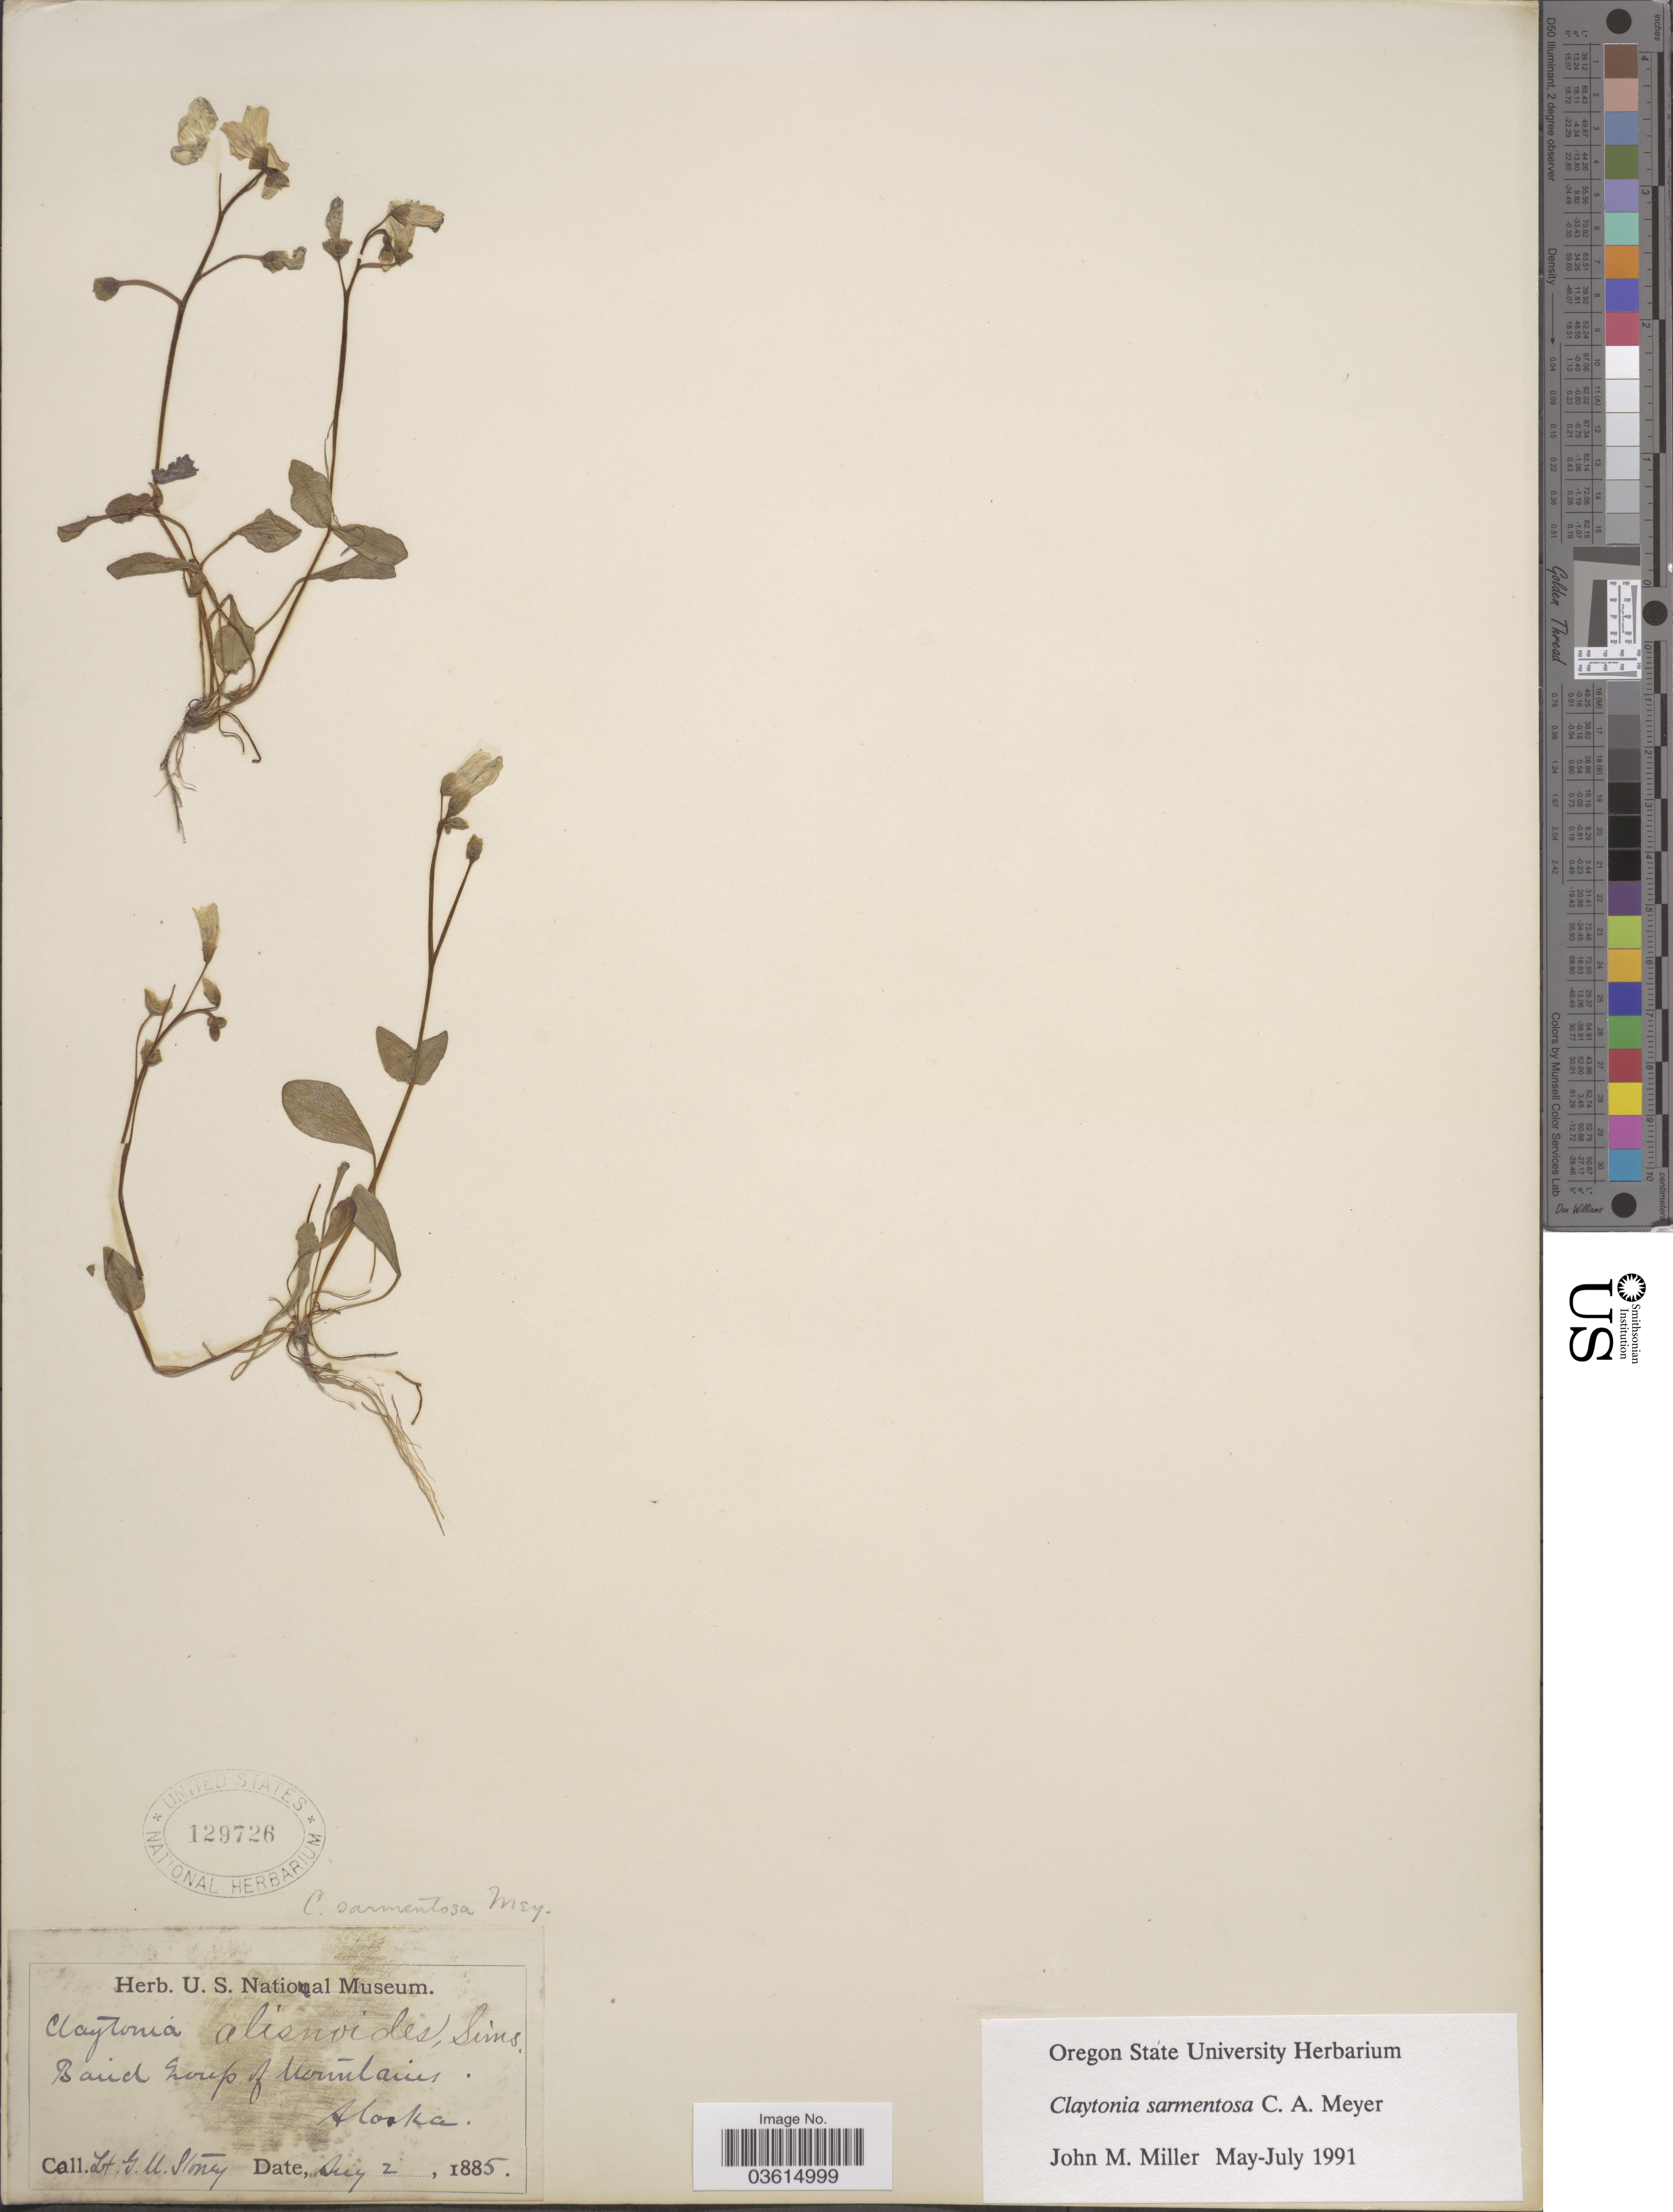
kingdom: Plantae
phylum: Tracheophyta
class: Magnoliopsida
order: Caryophyllales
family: Montiaceae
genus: Claytonia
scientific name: Claytonia sarmentosa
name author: C.A. Mey.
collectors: G. Stoney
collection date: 1885-08-02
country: United States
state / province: Alaska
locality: Baird Group of Mountains.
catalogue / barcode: US 129726